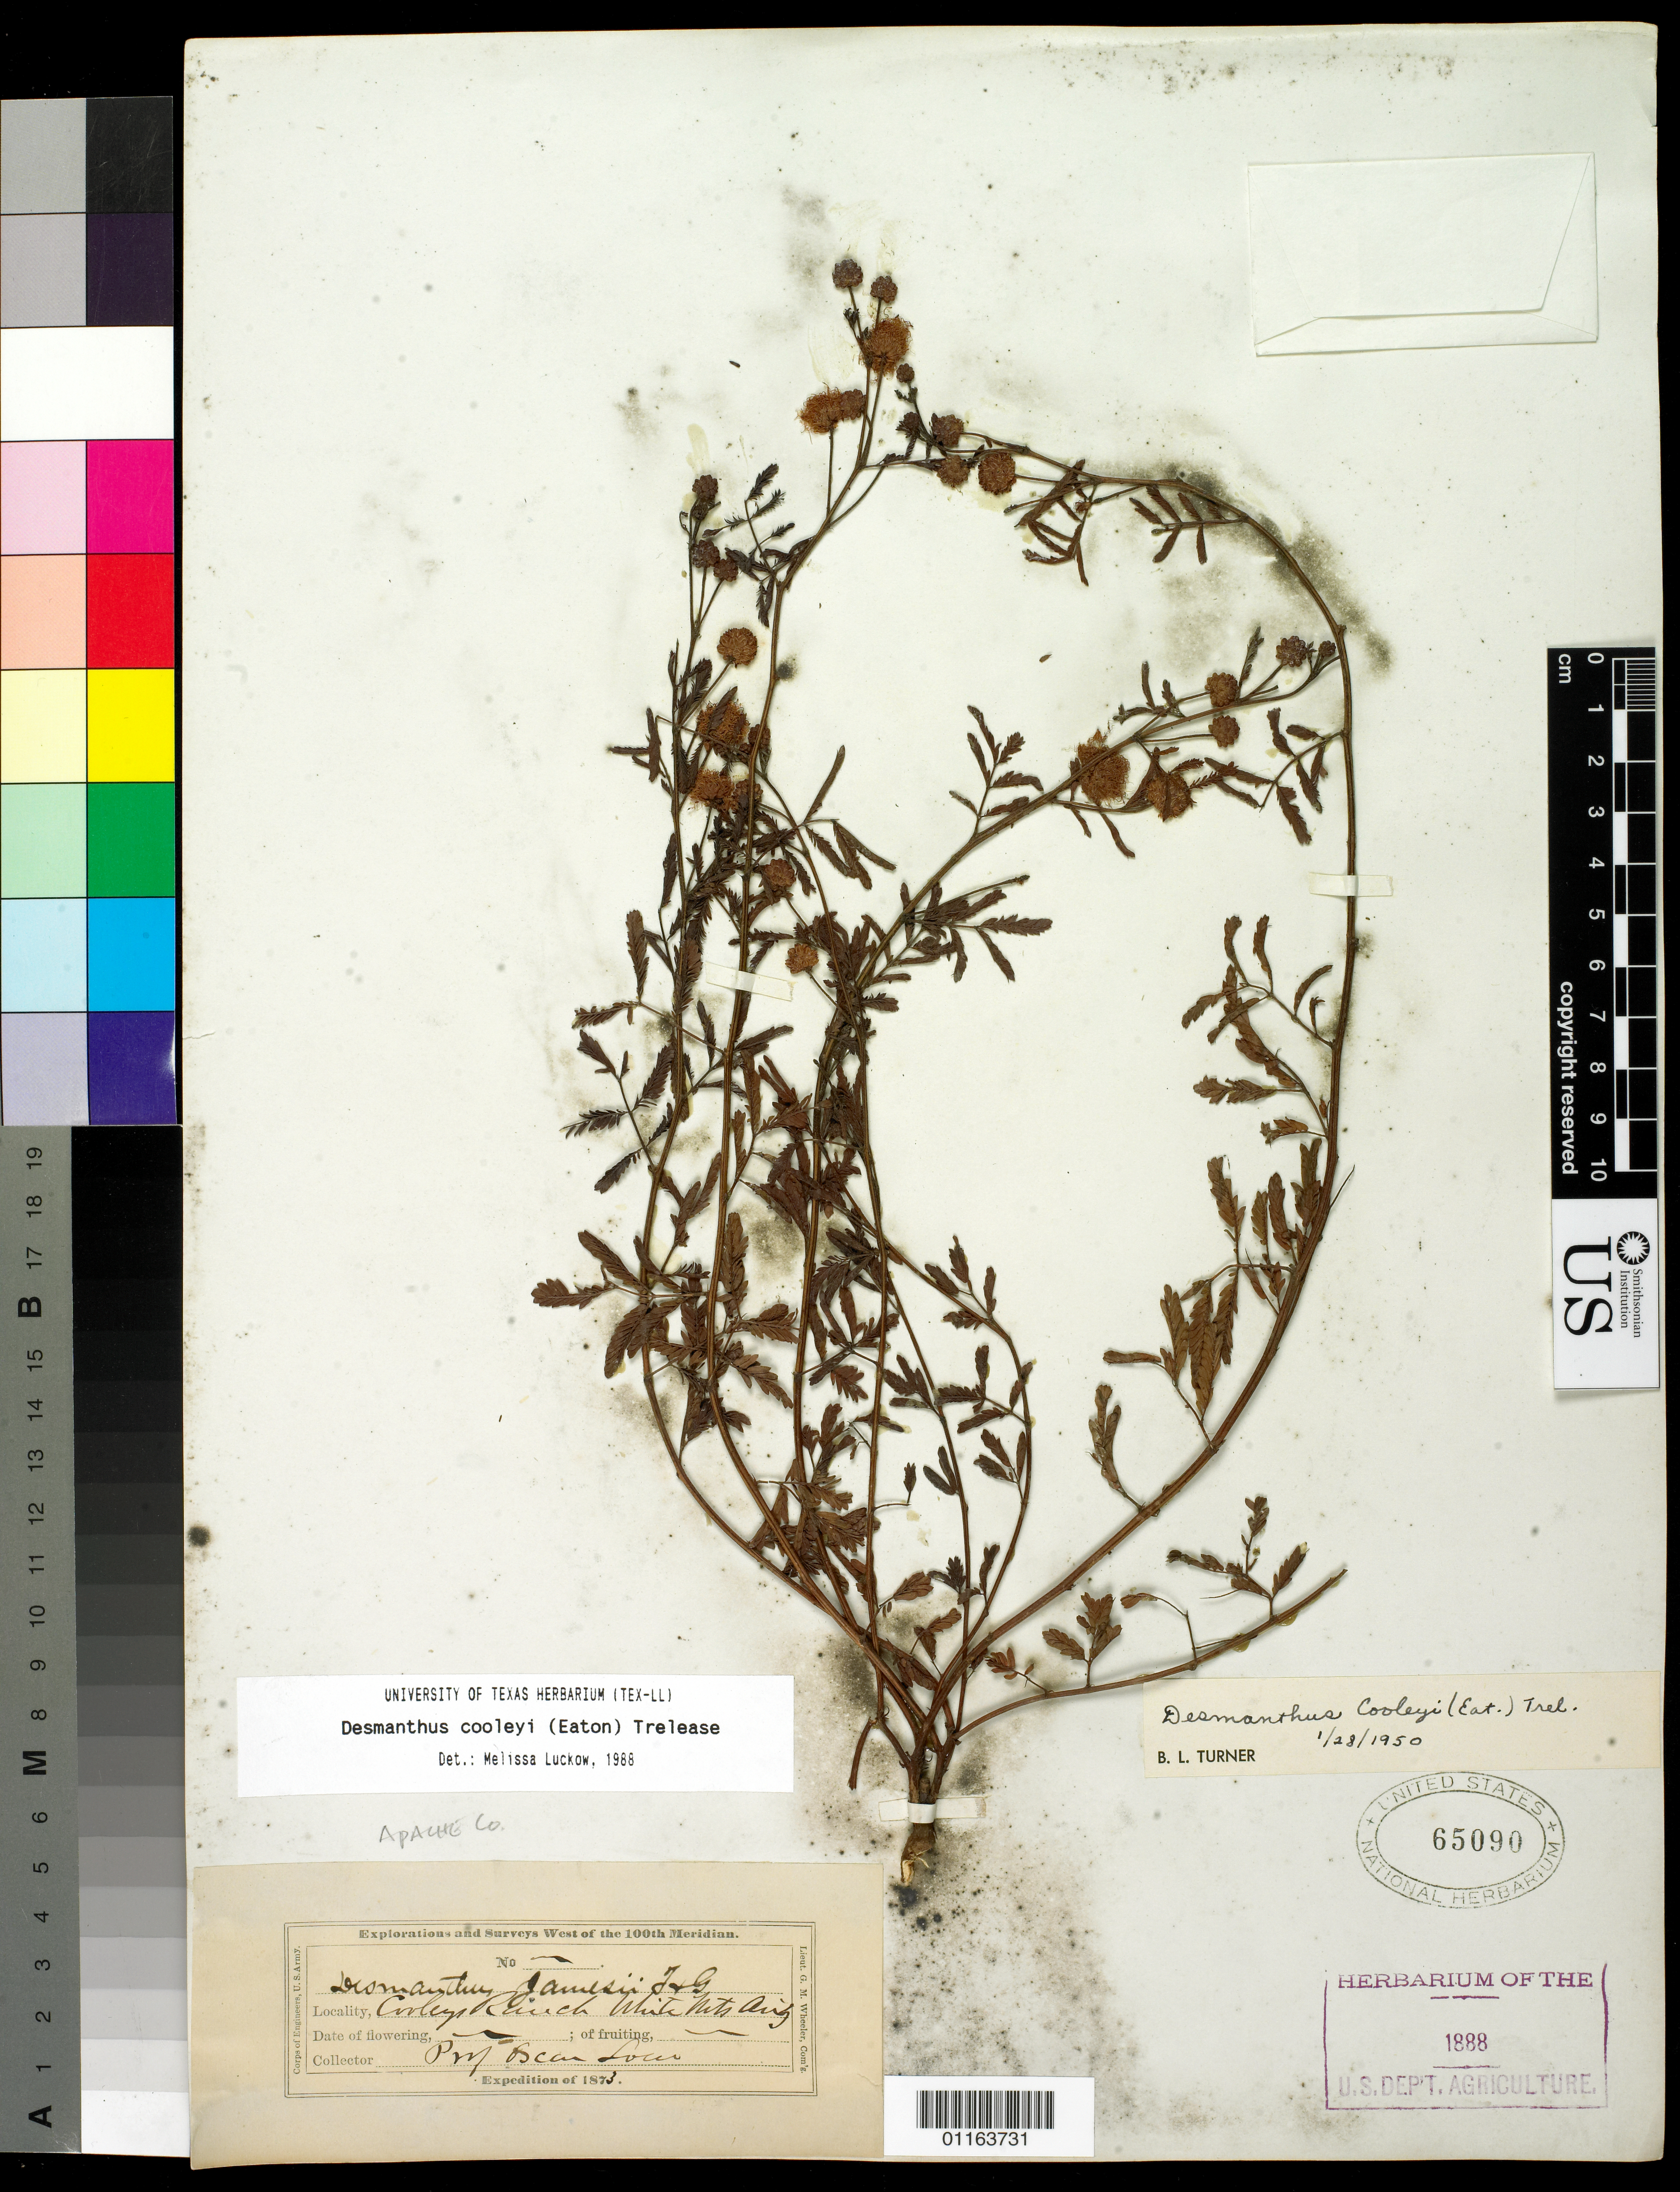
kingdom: Plantae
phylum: Tracheophyta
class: Magnoliopsida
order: Fabales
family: Fabaceae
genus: Desmanthus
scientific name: Desmanthus cooleyi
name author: (Eaton) Trel.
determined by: Luckow, M. A.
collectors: -. Low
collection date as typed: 1873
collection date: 1873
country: United States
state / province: Arizona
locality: Cooleys Ranch, White Mts.,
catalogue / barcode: US 65090